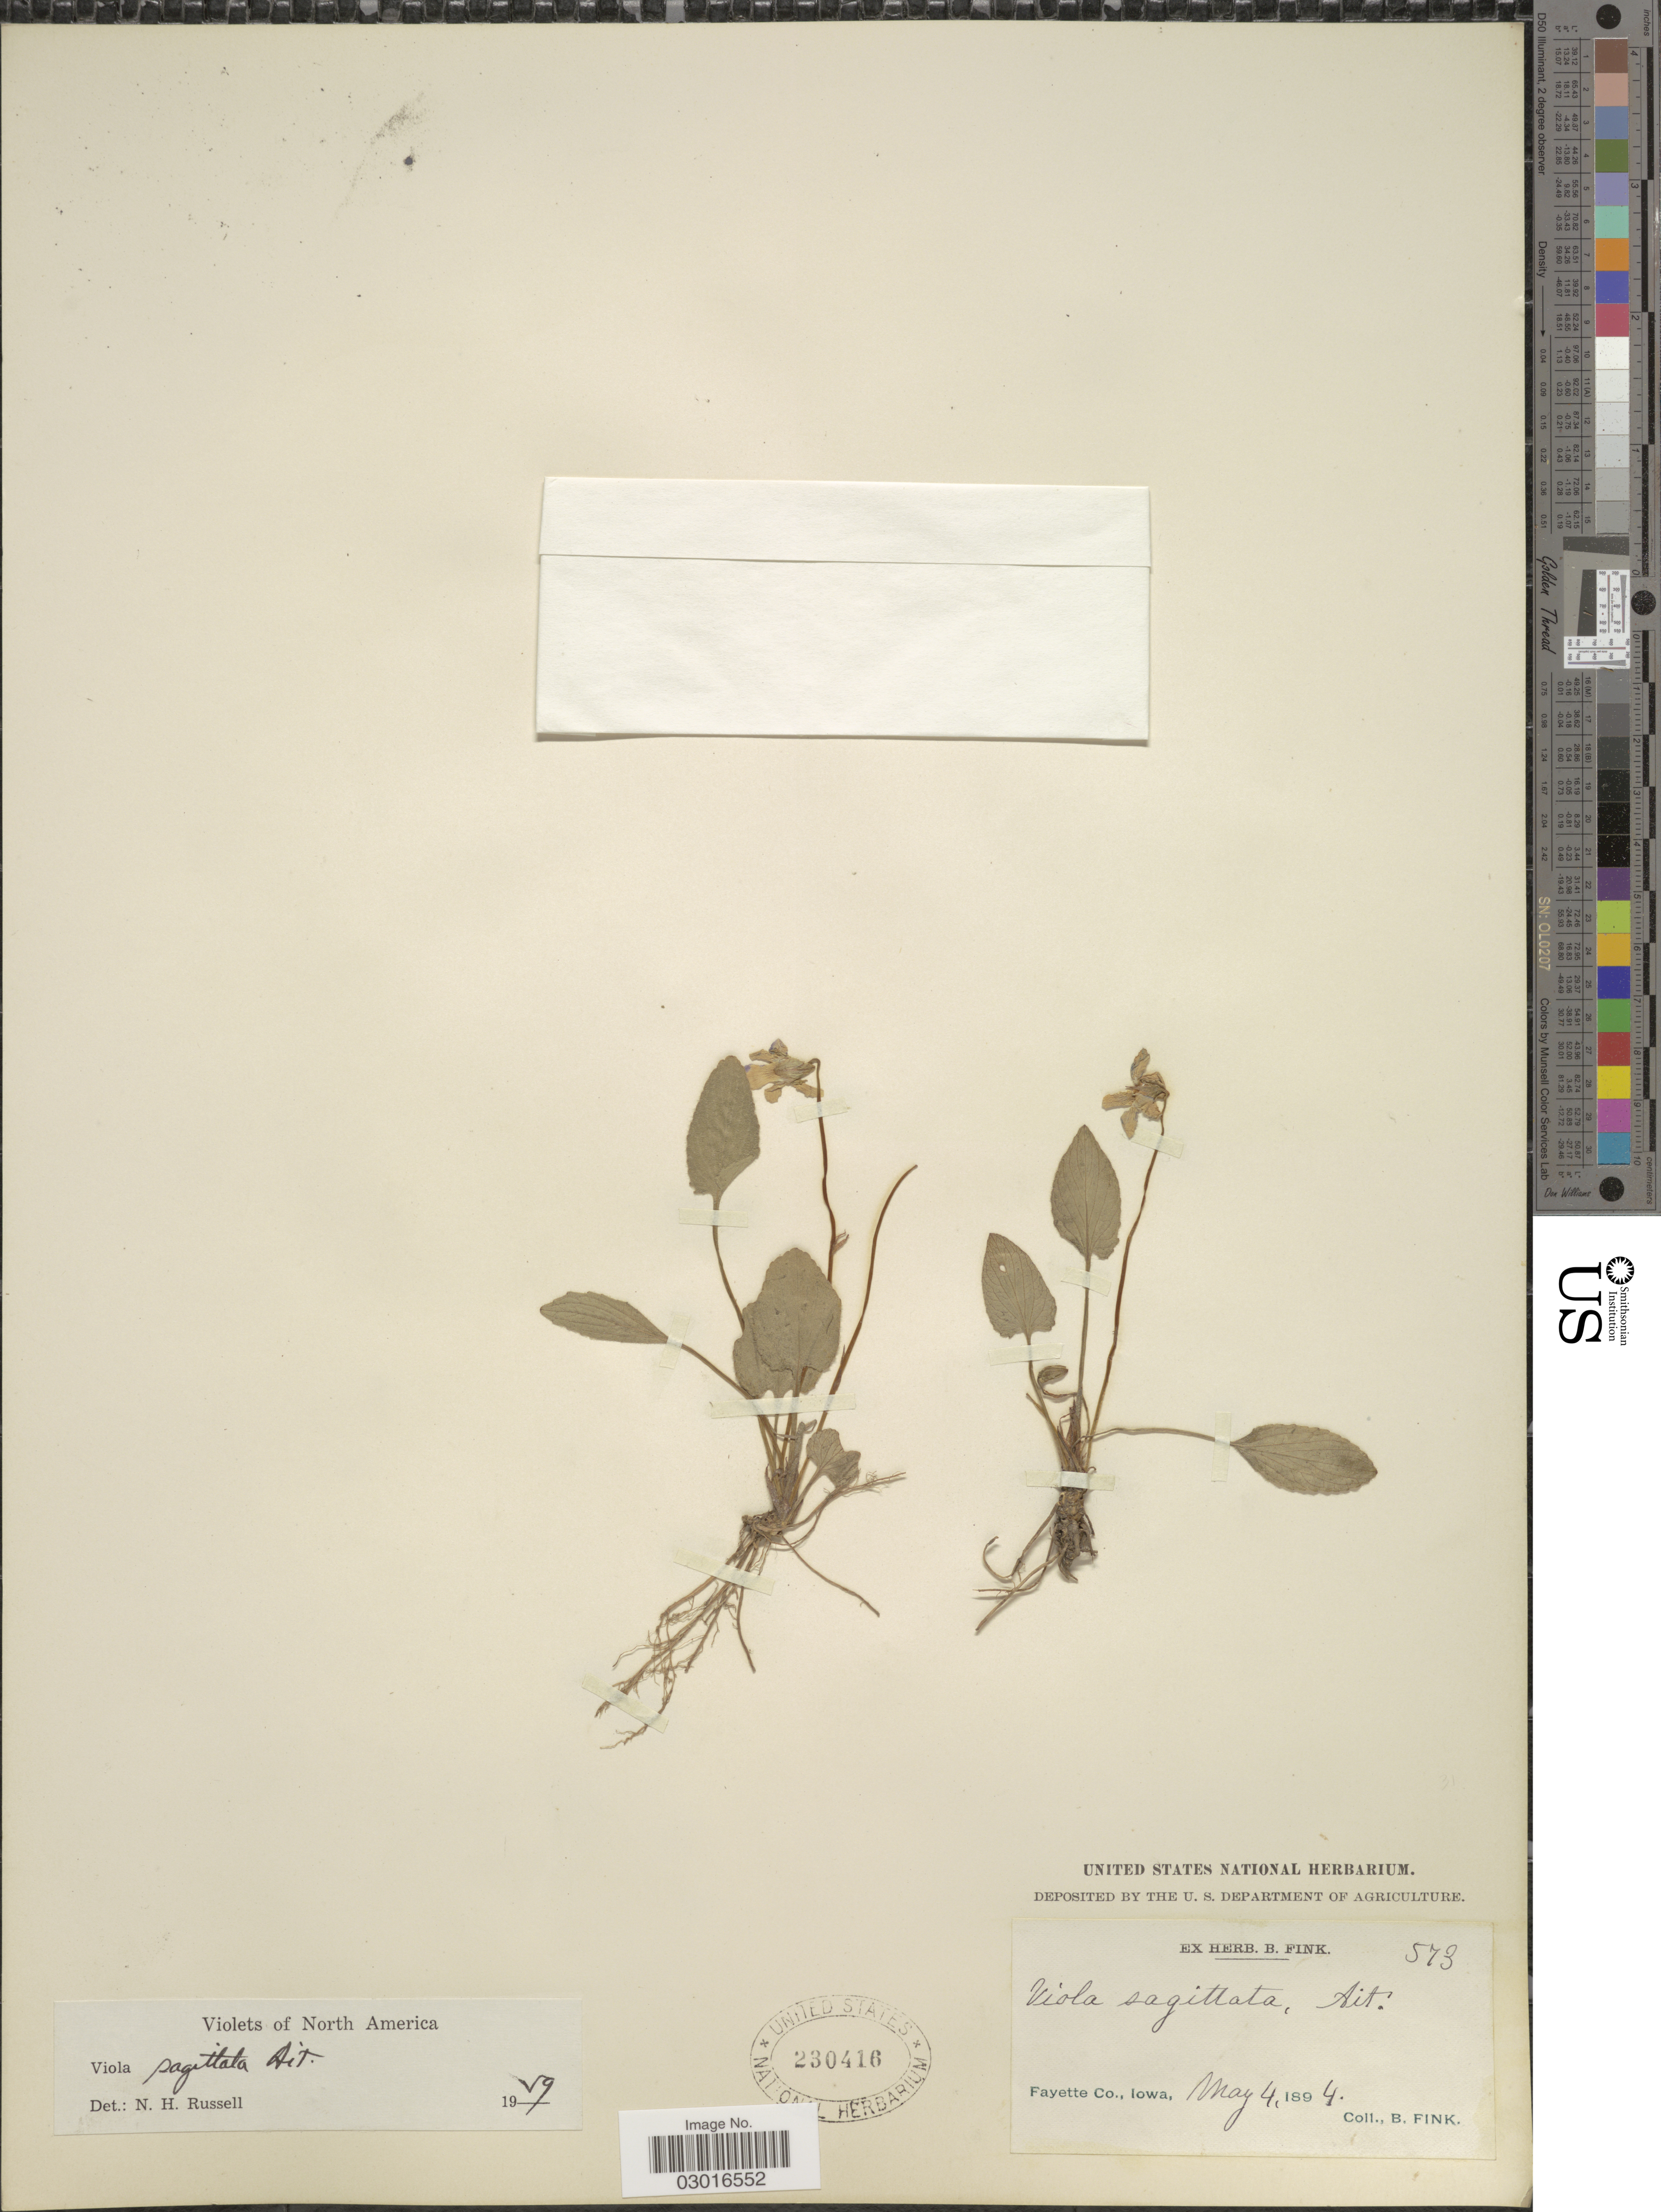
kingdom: Plantae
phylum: Tracheophyta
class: Magnoliopsida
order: Malpighiales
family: Violaceae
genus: Viola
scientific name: Viola sagittata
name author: Aiton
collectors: B. Fink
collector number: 573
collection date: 1894-05-04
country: United States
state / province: Iowa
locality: Fayette Co.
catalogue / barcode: US 230416